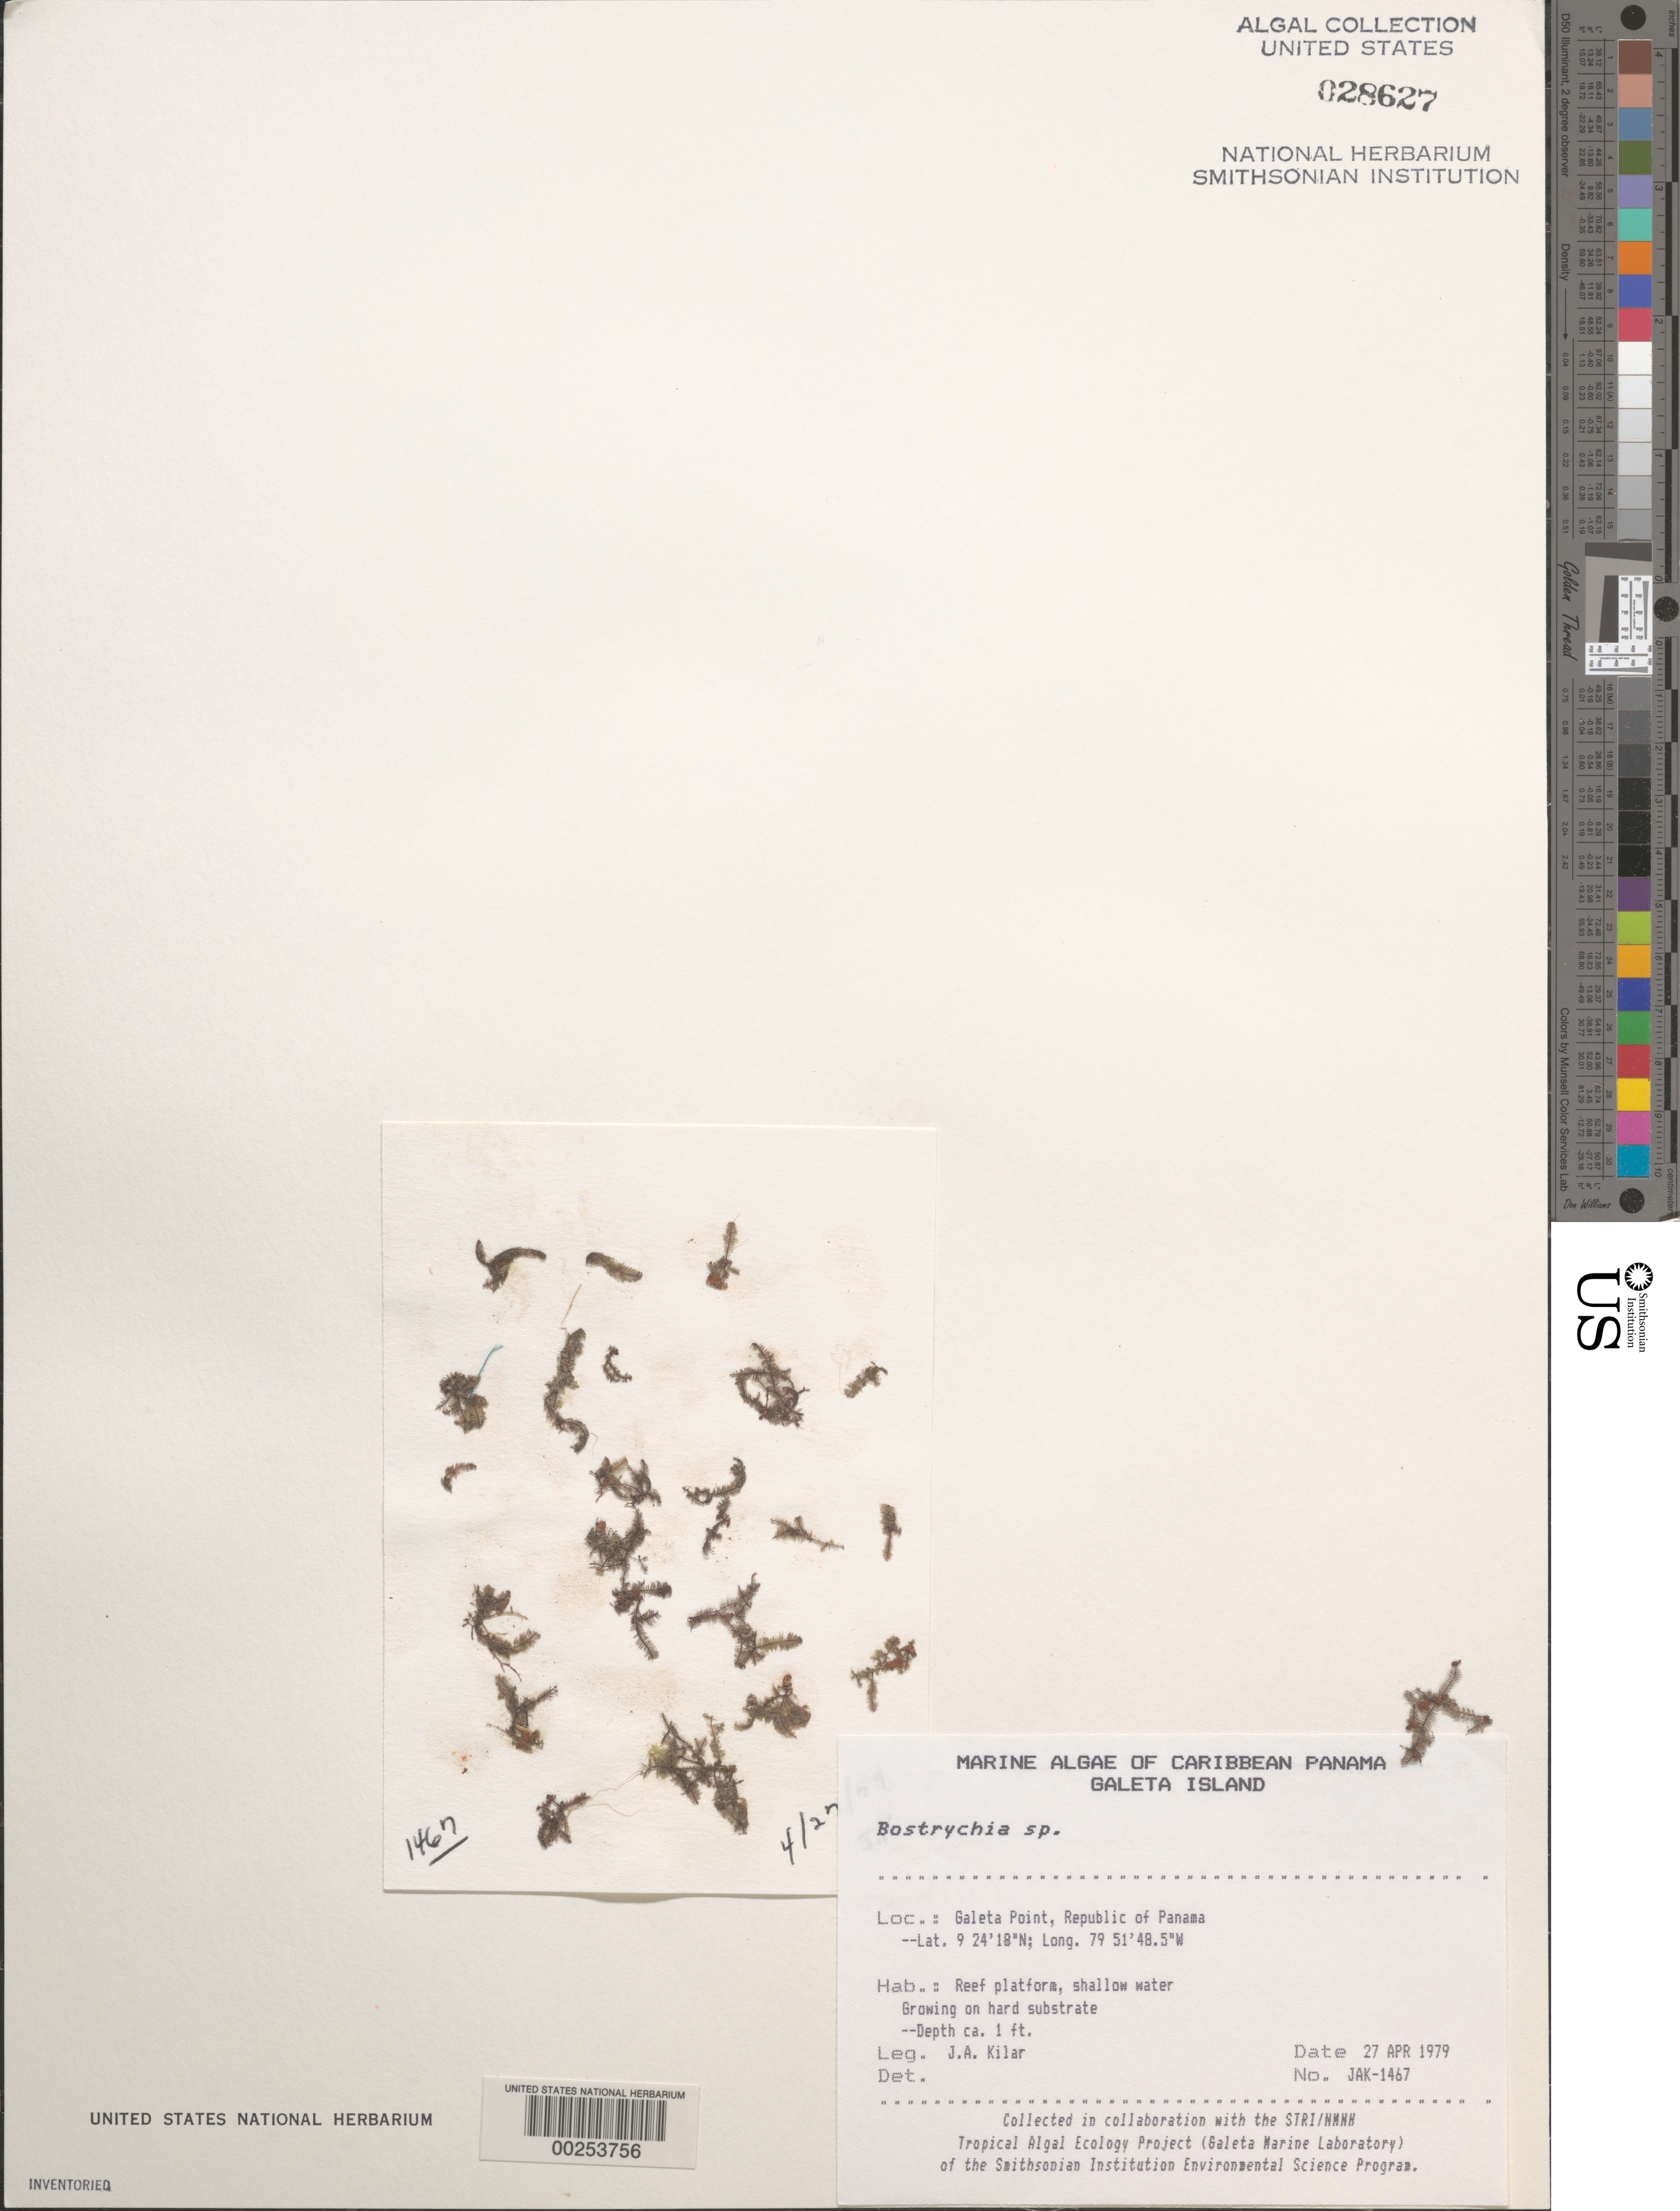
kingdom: Plantae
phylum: Rhodophyta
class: Florideophyceae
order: Ceramiales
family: Rhodomelaceae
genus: Bostrychia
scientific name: Bostrychia sp.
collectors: J. A. Kilar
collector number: JAK-1467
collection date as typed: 27 Apr 1979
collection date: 1979-04-27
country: Panama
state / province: Colón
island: Galeta Island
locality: Galeta Point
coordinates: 9 24' 18" N, 79 51' 48.5" W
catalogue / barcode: US 28627